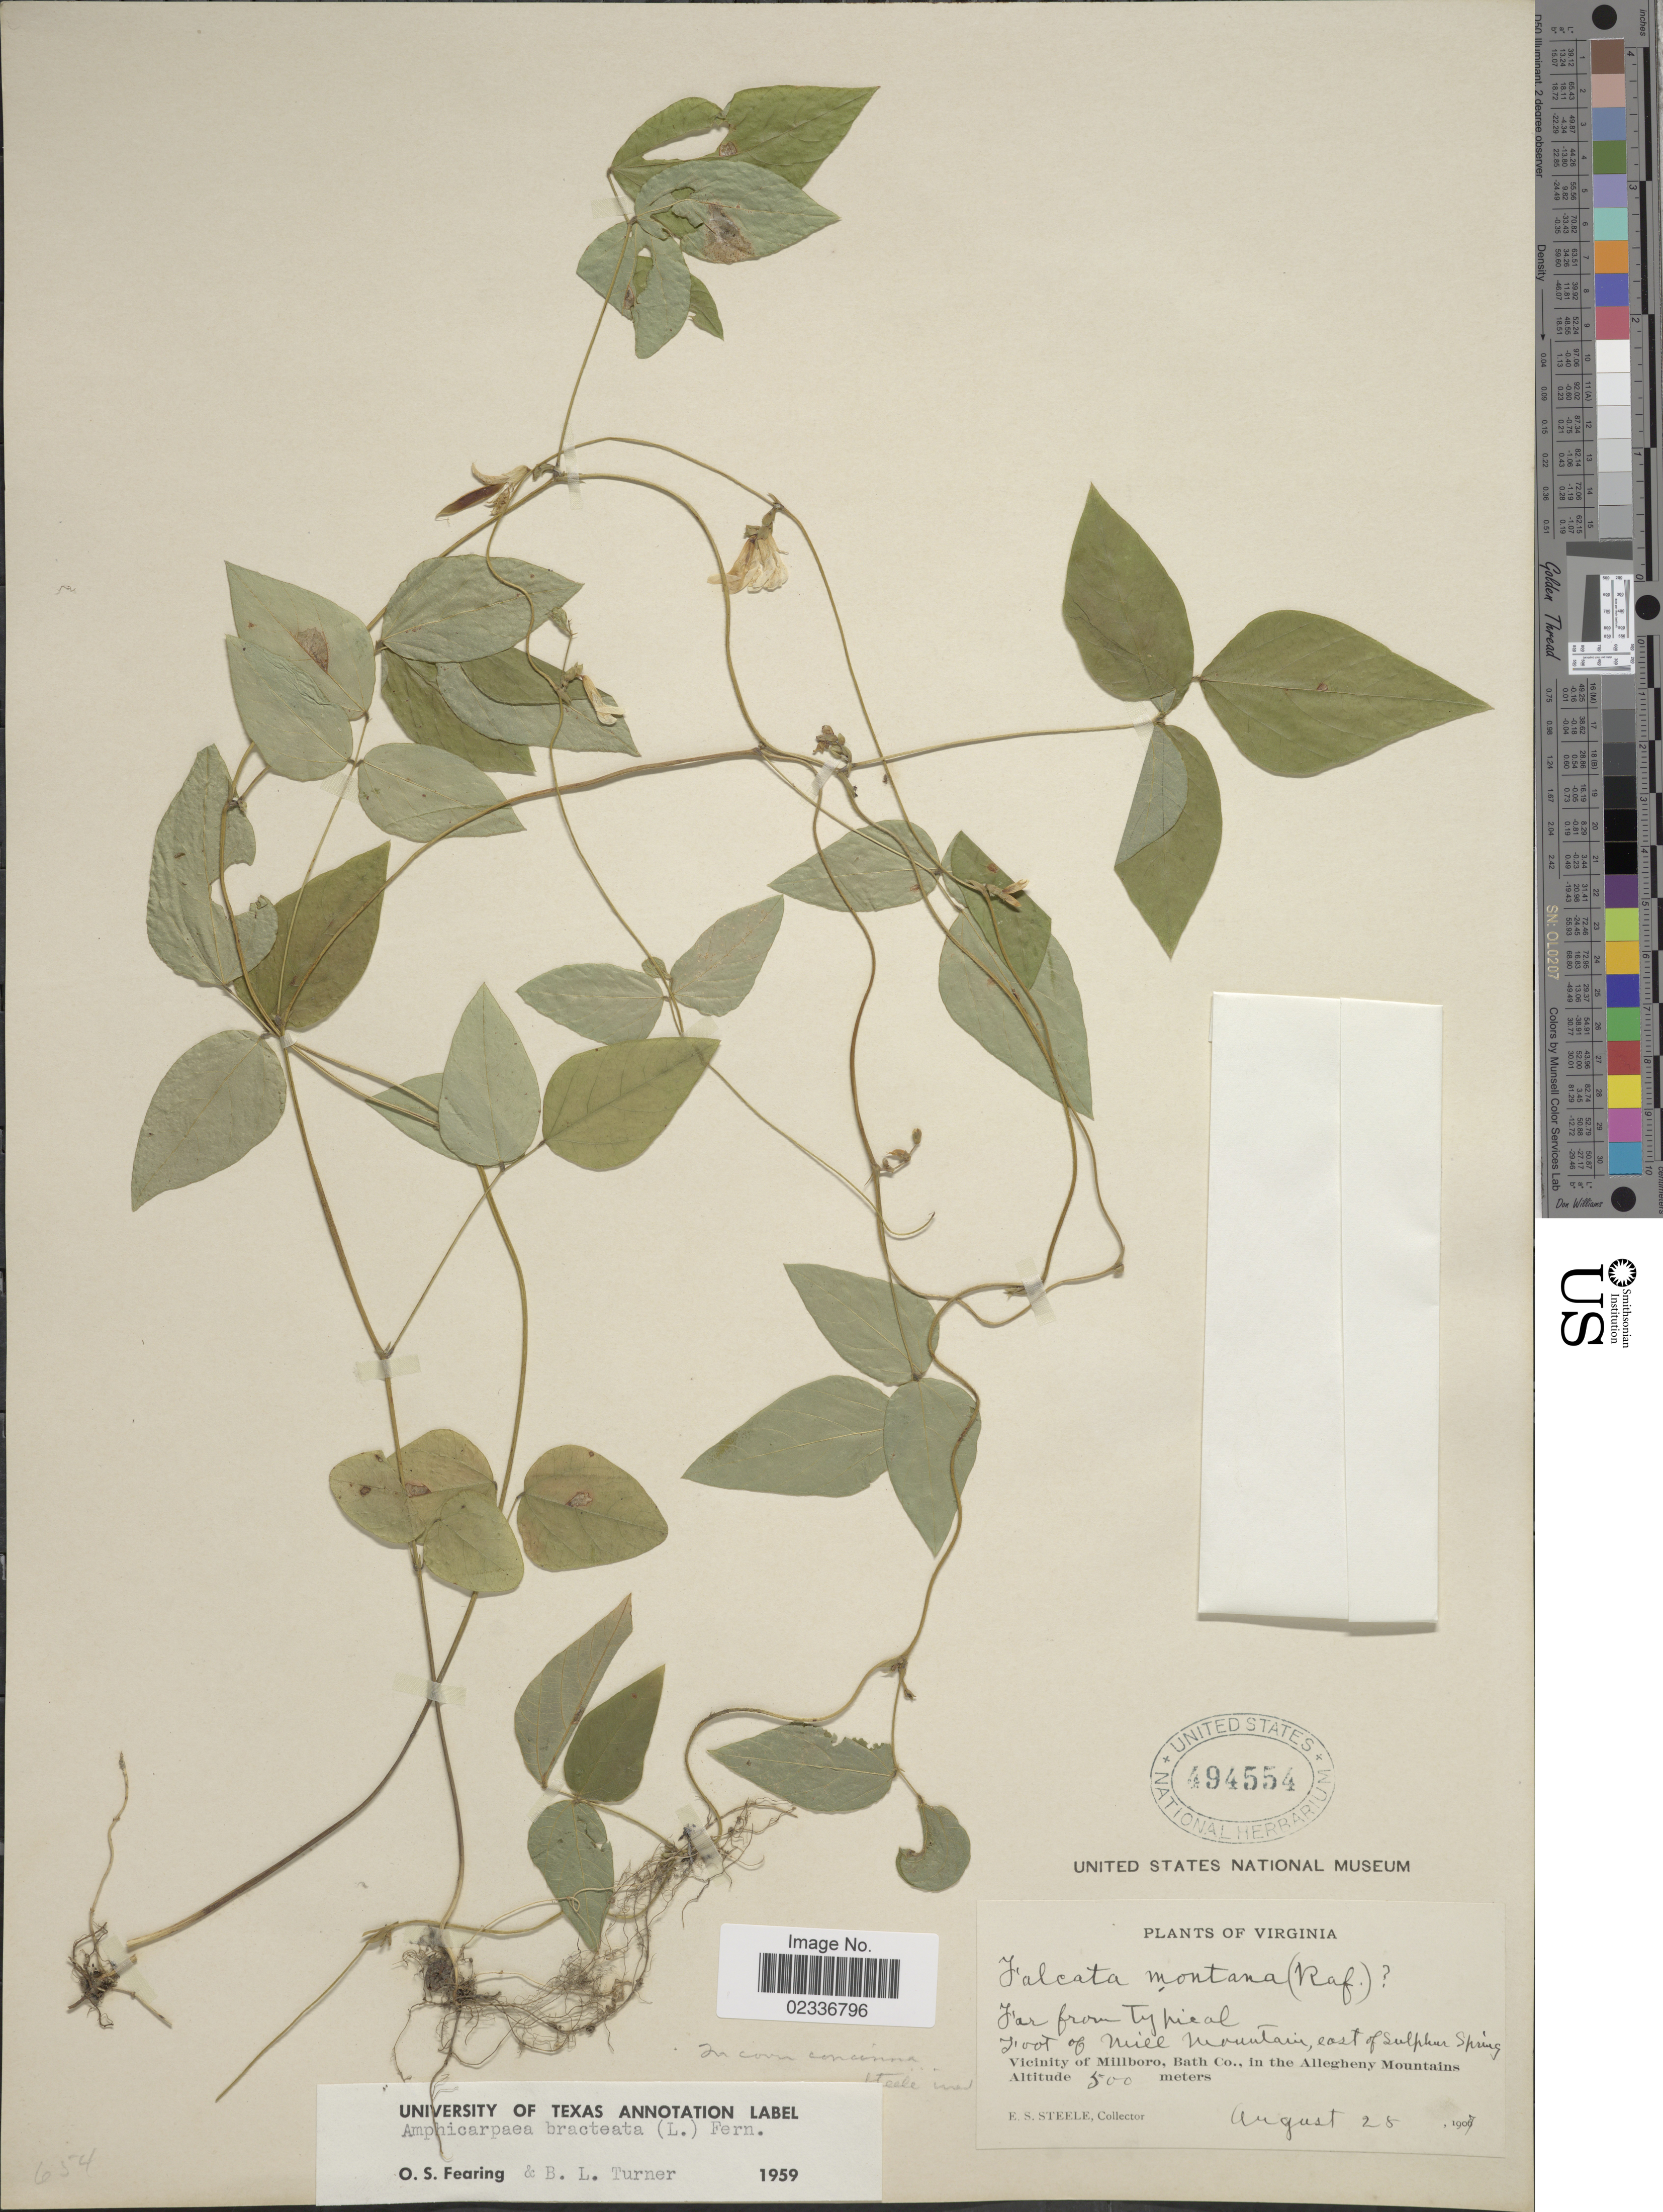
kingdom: Plantae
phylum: Tracheophyta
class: Magnoliopsida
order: Fabales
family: Fabaceae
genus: Amphicarpaea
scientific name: Amphicarpaea bracteata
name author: (L.) Fernald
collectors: E. Steele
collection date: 1907-08-28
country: United States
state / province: Virginia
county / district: Bath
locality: Far from Typical, Foot of Mille Mountains, east of Sulphur Spring, vicinity of Millboro, Bath Co., in the Allegheny Mountains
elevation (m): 500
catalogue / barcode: US 494554